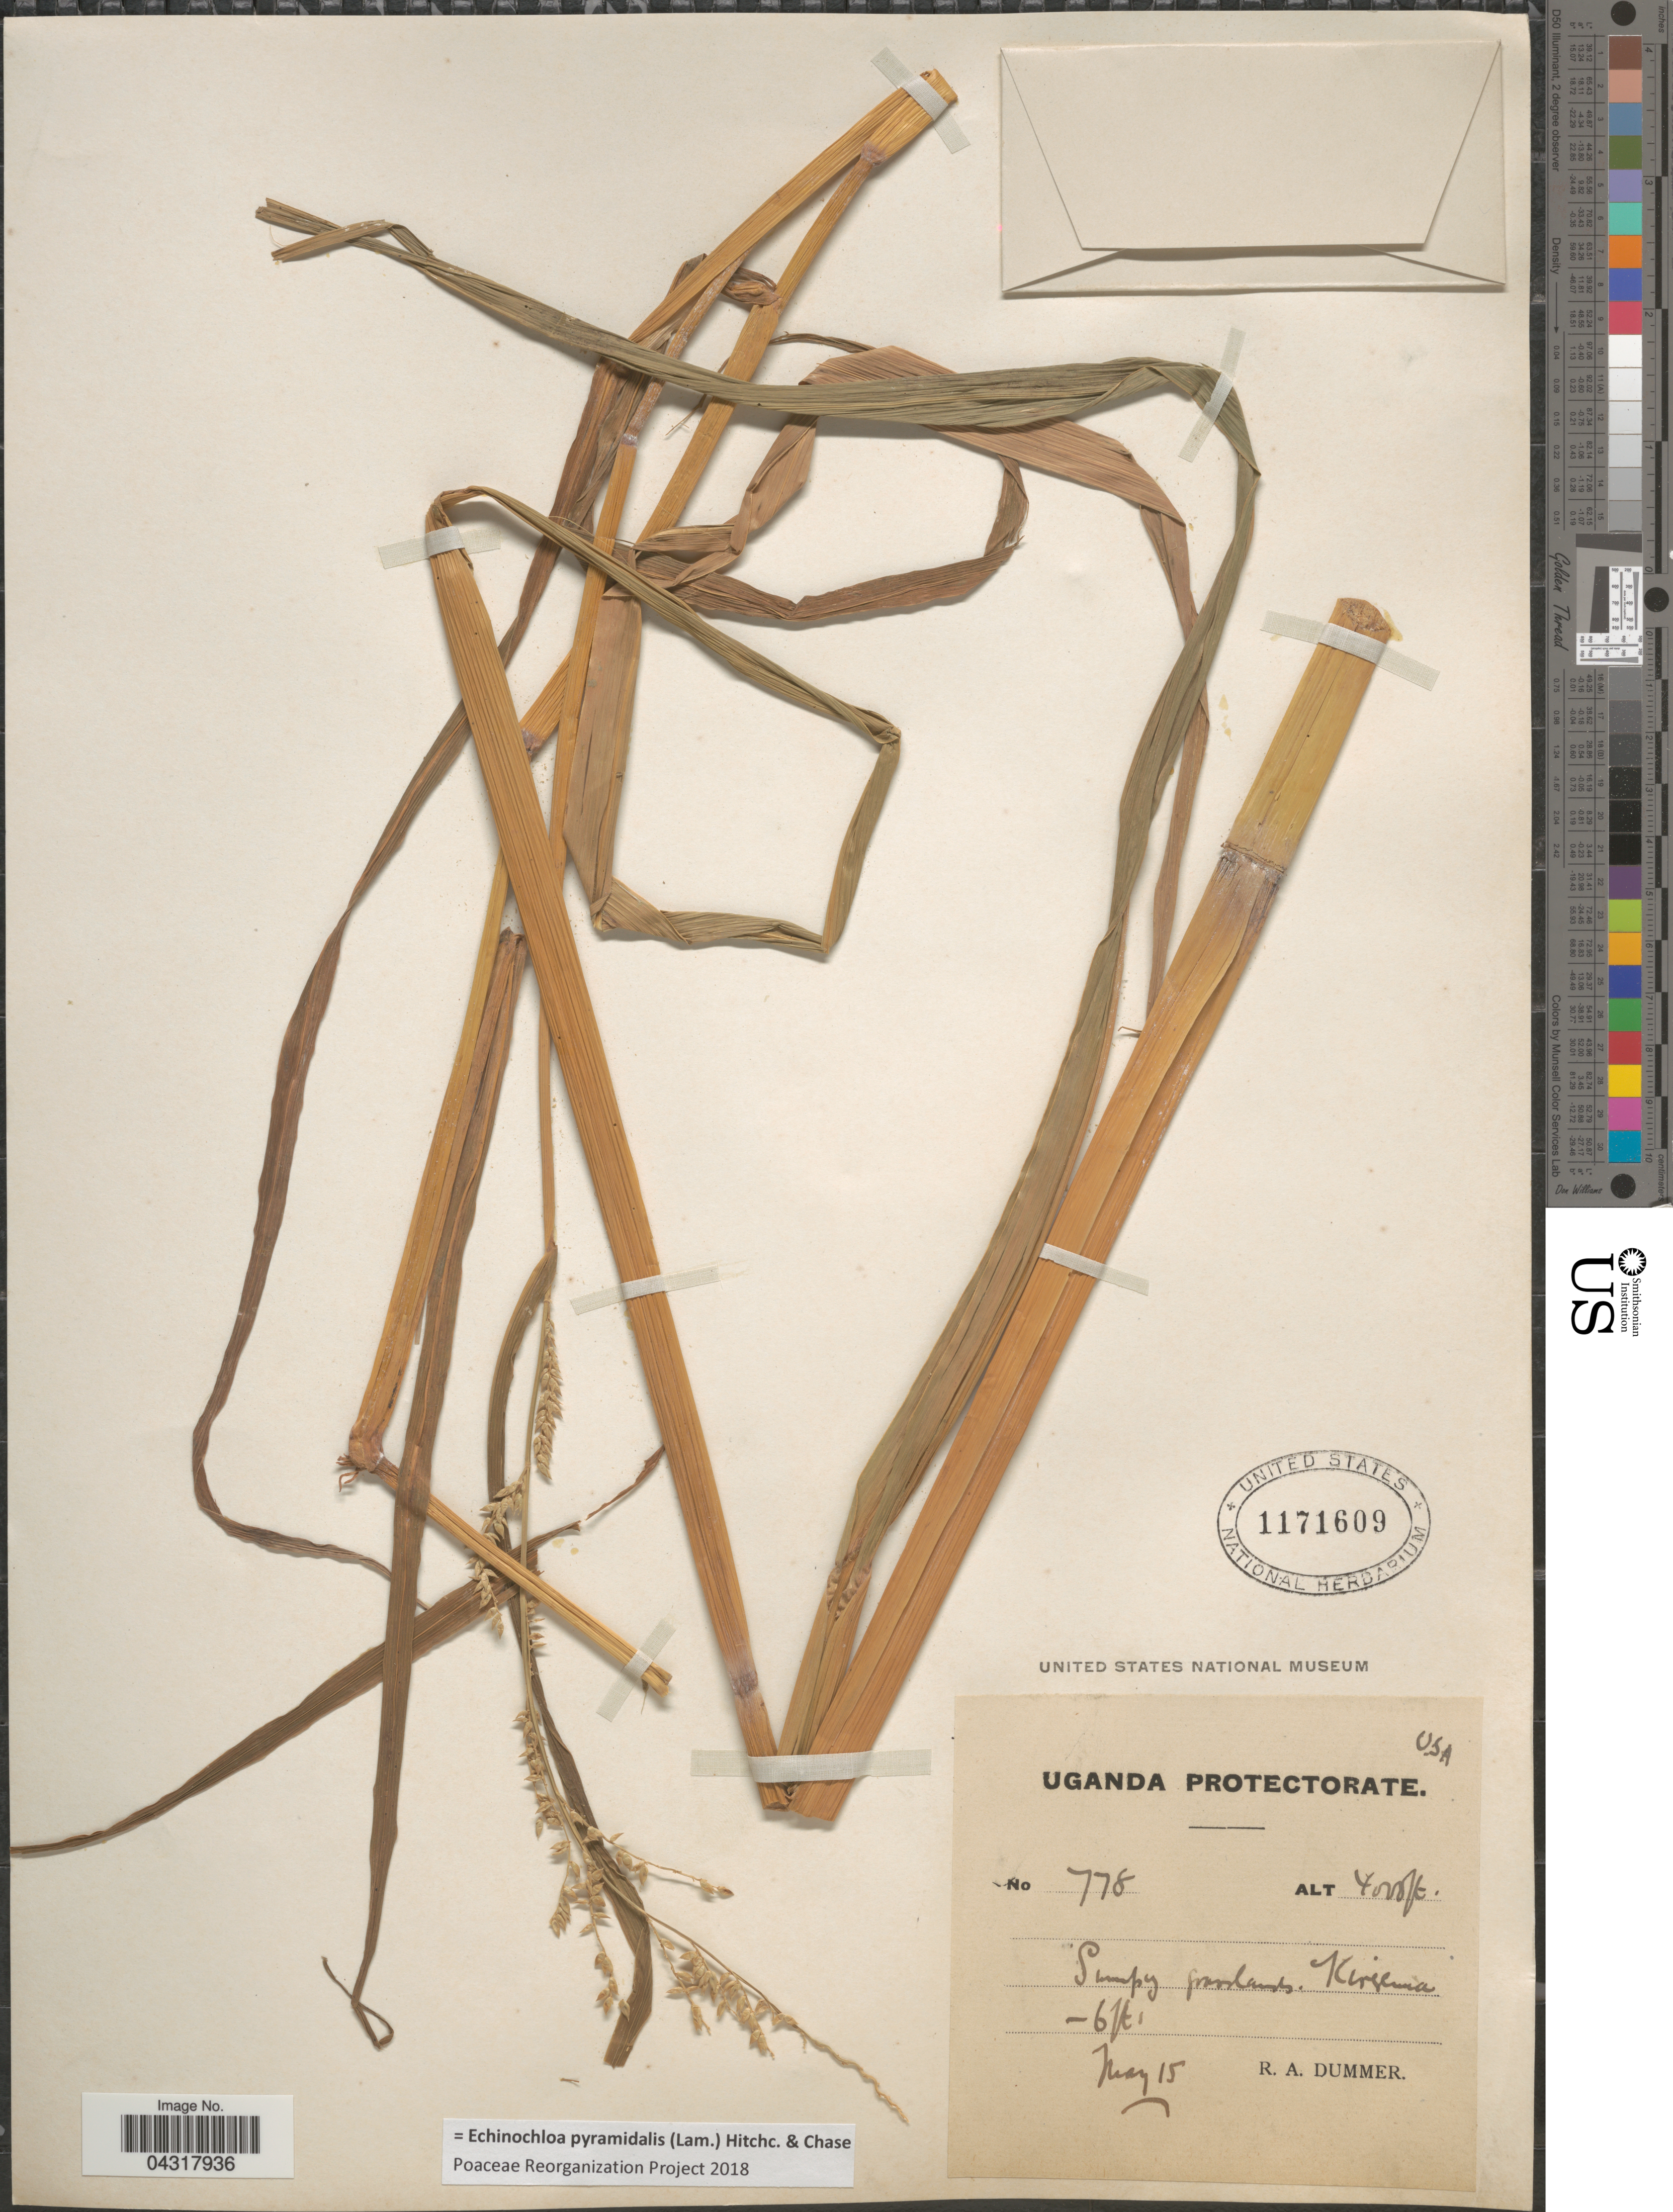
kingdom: Plantae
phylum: Tracheophyta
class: Liliopsida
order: Poales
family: Poaceae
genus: Echinochloa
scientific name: Echinochloa pyramidalis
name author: (Lam.) Hitchc. & Chase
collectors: R. Dümmer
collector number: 778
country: Uganda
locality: Uganda Protectorate. Swampy grasslands.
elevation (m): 1219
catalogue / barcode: US 1171609